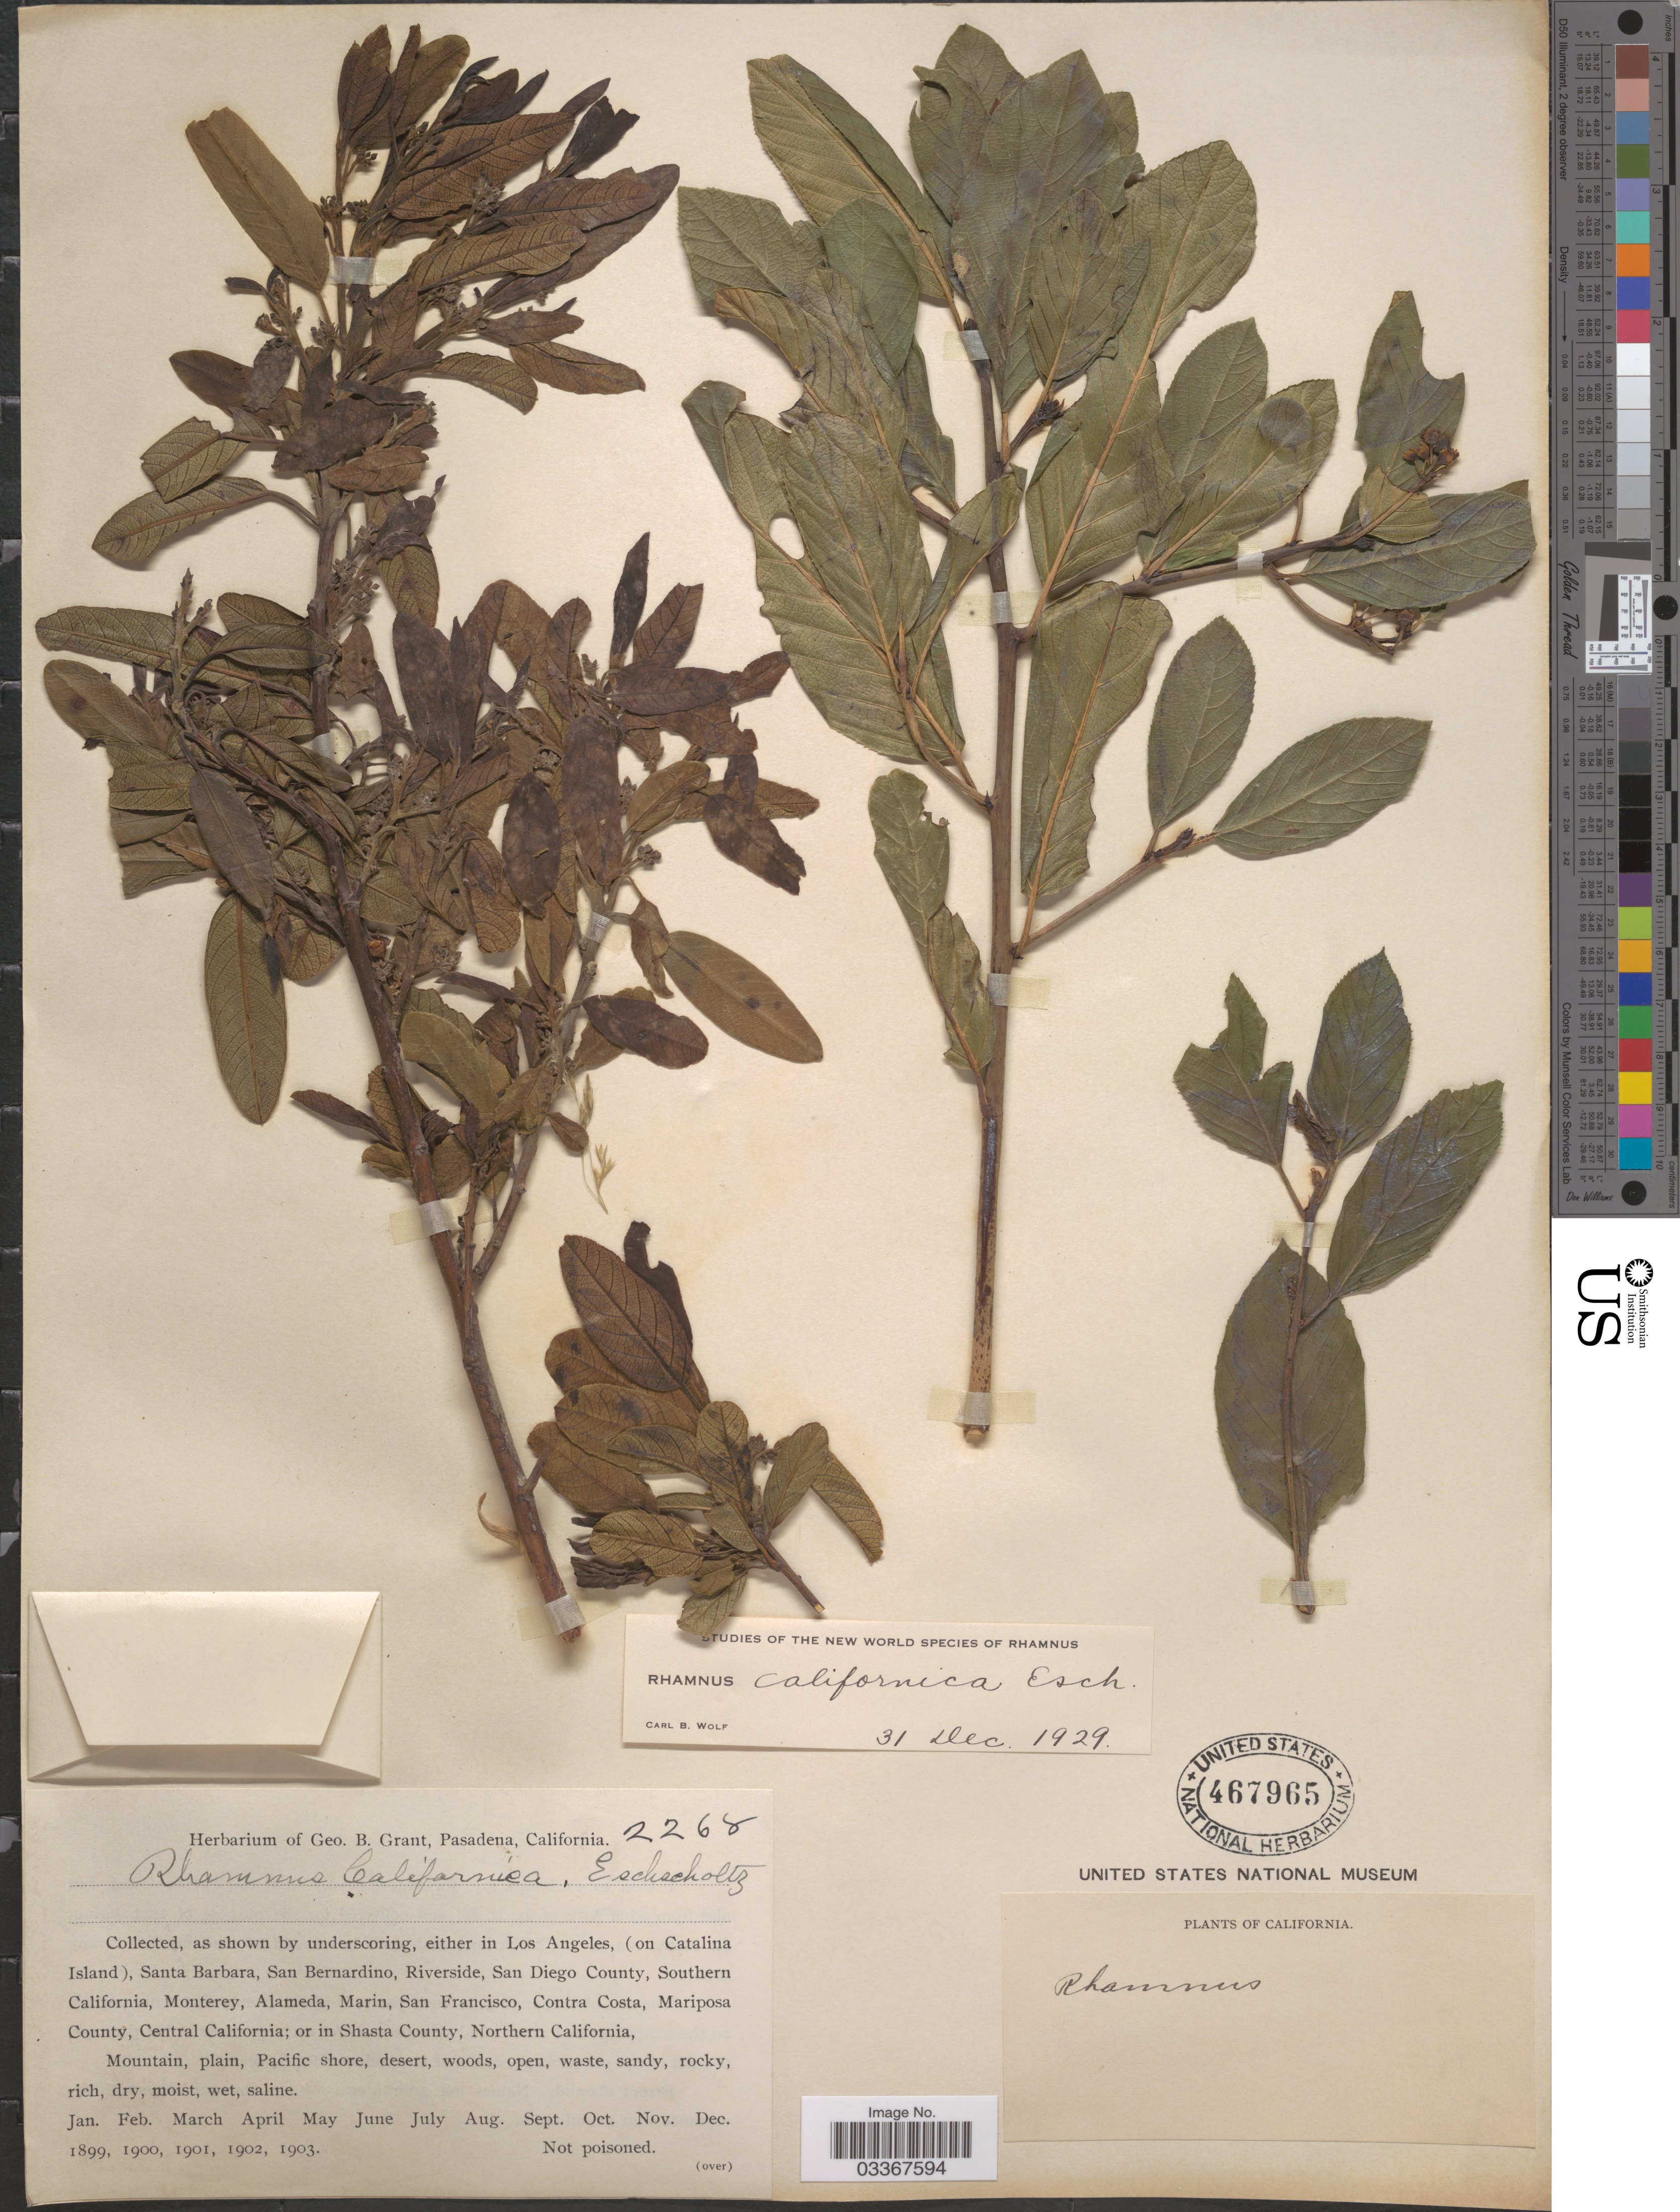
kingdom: Plantae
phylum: Tracheophyta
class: Magnoliopsida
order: Rosales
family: Rhamnaceae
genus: Frangula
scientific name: Frangula californica subsp. californica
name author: (Eschsch.) A. Gray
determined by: Strong, Mark T., (BOT), Smithsonian Institution - National Museum of Natural History (UNITED STATES)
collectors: ex herb. Geo. B. Grant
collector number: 2268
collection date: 1899-01/1903-12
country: United States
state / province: California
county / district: San Diego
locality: Etiher in Los Angeles, (on Catalina Island), Santa Barbara, San Bernardino, Riverside, San Diego County, Southern California, Monterey, Alameda, Marin, San Francisco, Contra Costa, Mariposa County, Central California; or in Shasta County, Northern California.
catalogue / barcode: US 467965